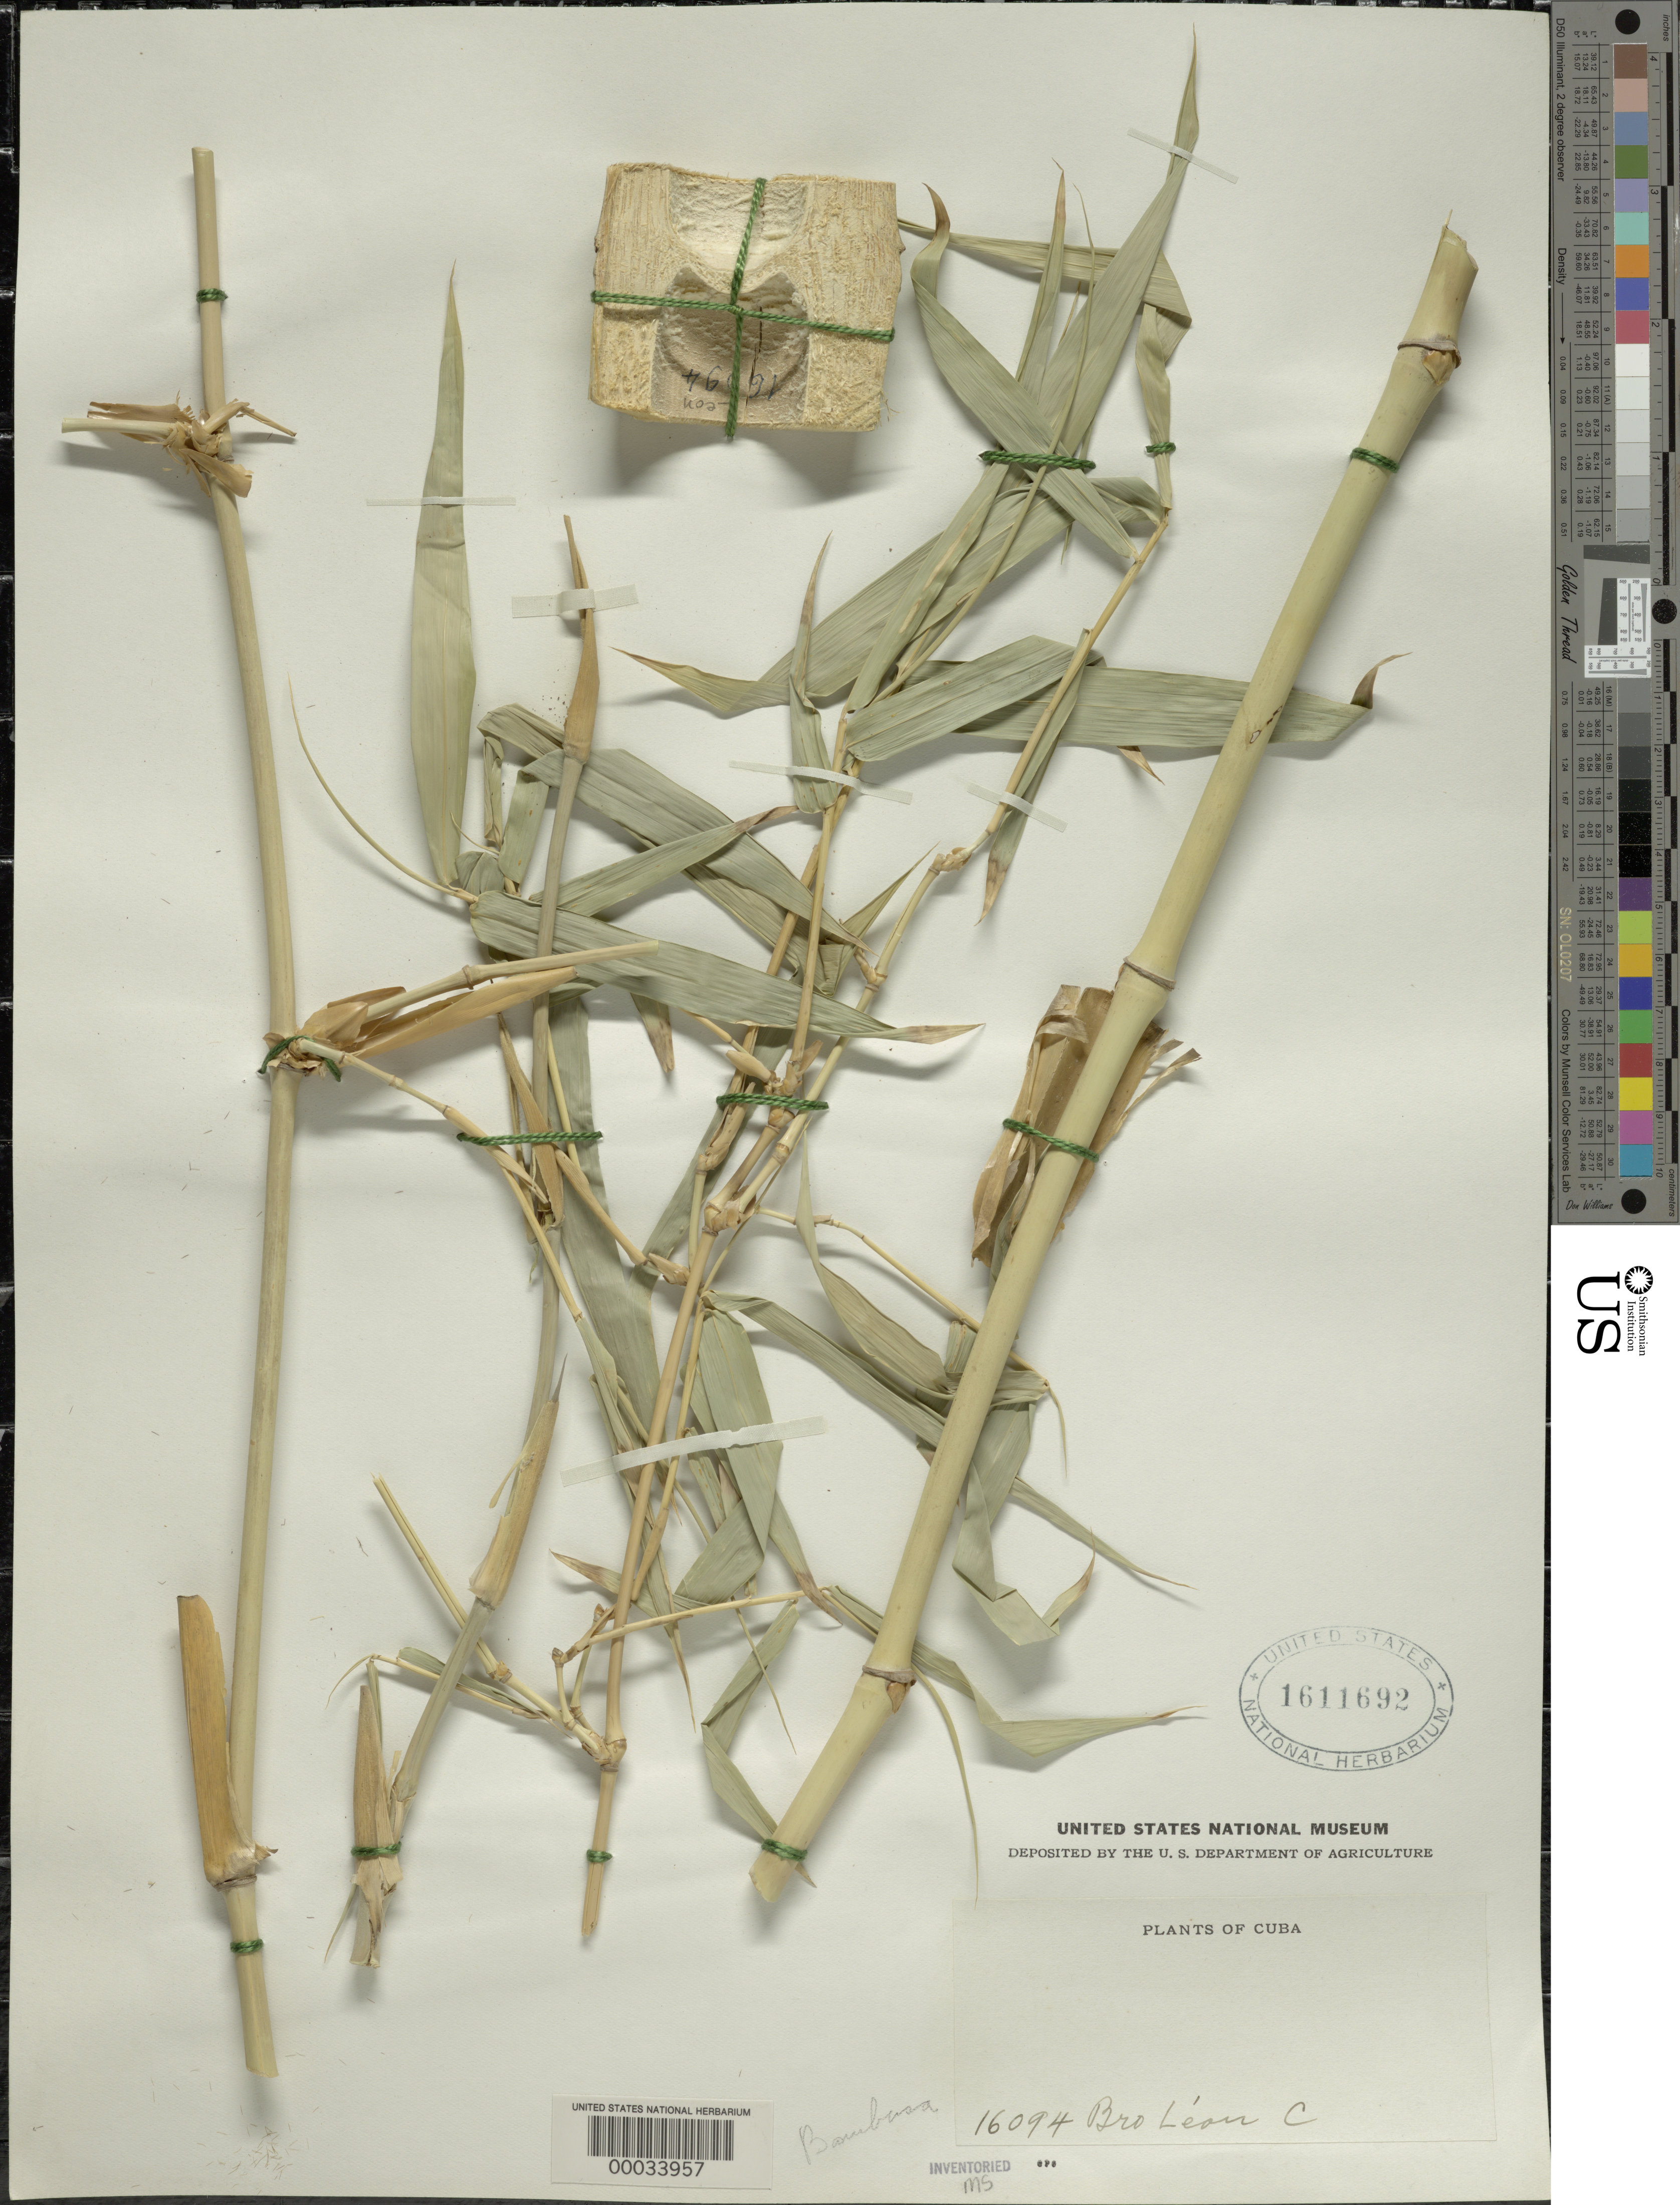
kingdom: Plantae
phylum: Tracheophyta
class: Liliopsida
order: Poales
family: Poaceae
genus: Bambusa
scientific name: Bambusa vulgaris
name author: Schrad. ex J.C. Wendl.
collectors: Bro. León & -- Porter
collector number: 16094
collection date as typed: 05 Apr 1934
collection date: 1934-04-05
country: Cuba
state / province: Pinar del Río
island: Greater Antilles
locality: Herradura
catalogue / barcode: US 1611692